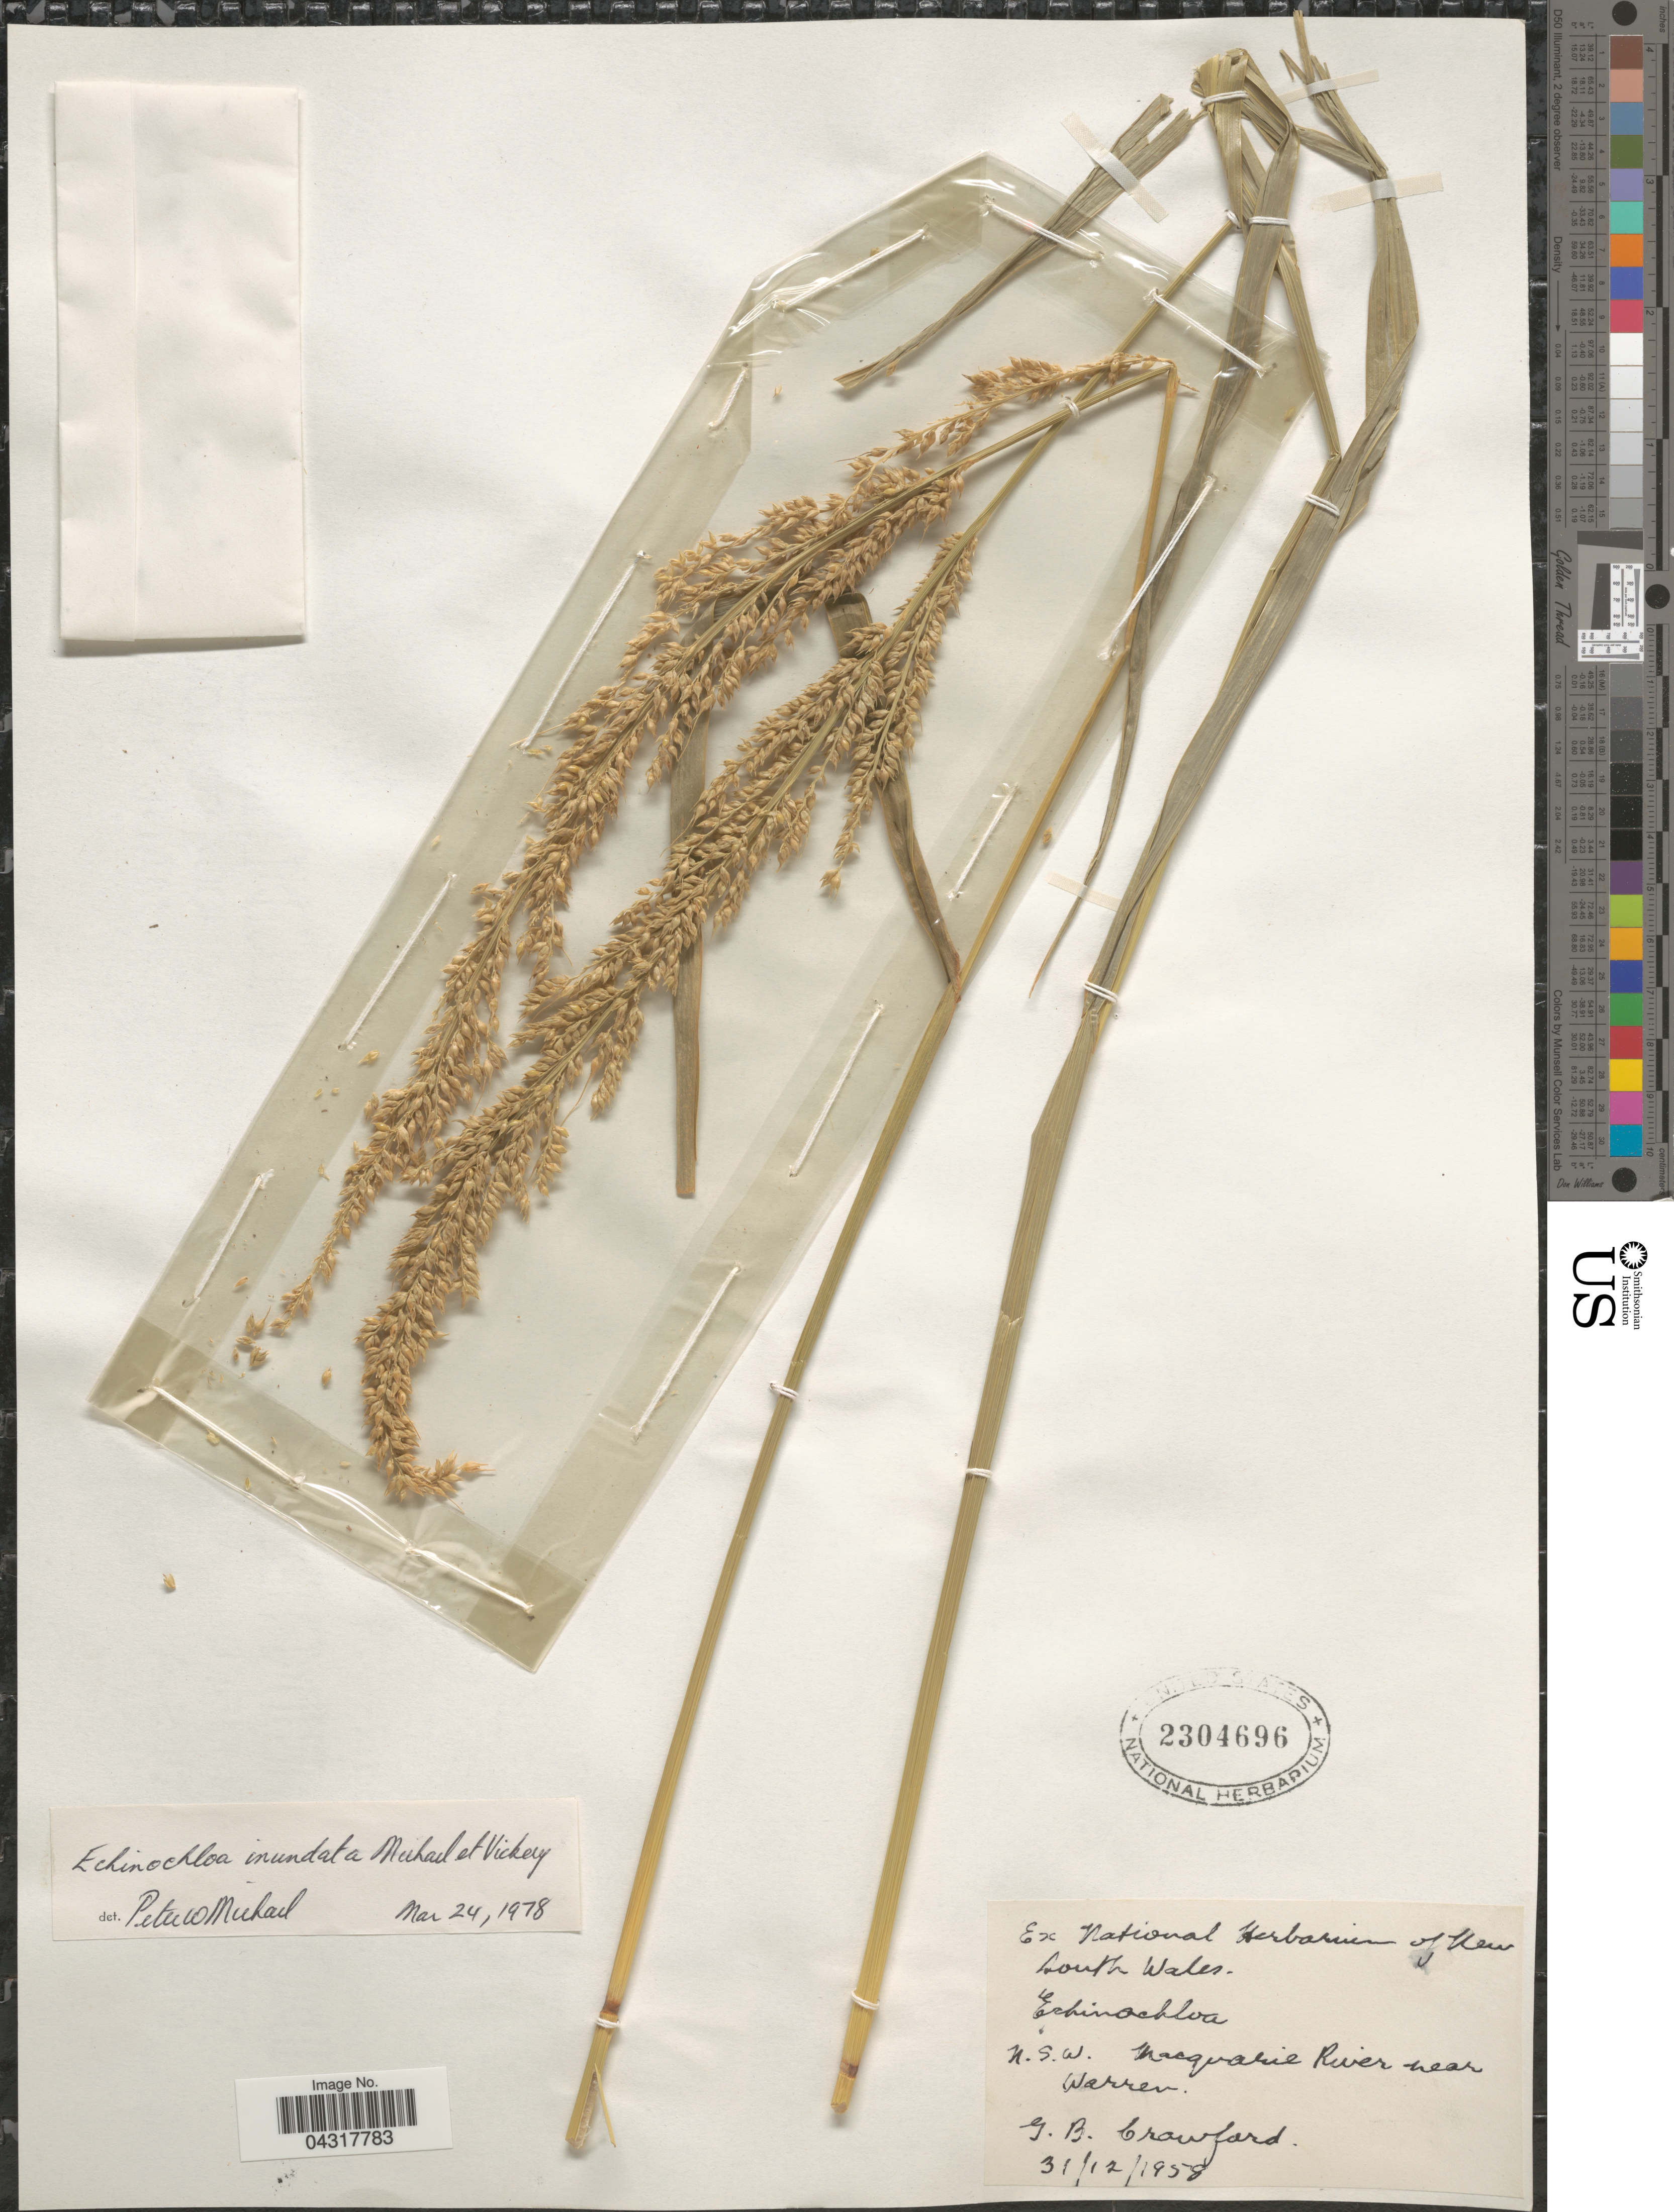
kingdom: Plantae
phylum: Tracheophyta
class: Liliopsida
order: Poales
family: Poaceae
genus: Echinochloa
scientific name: Echinochloa inundata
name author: P.W. Michael & Vickery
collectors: G. Crawford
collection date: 1958-12-31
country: Australia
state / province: New South Wales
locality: Macquarie River near Warren.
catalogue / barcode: US 2304696